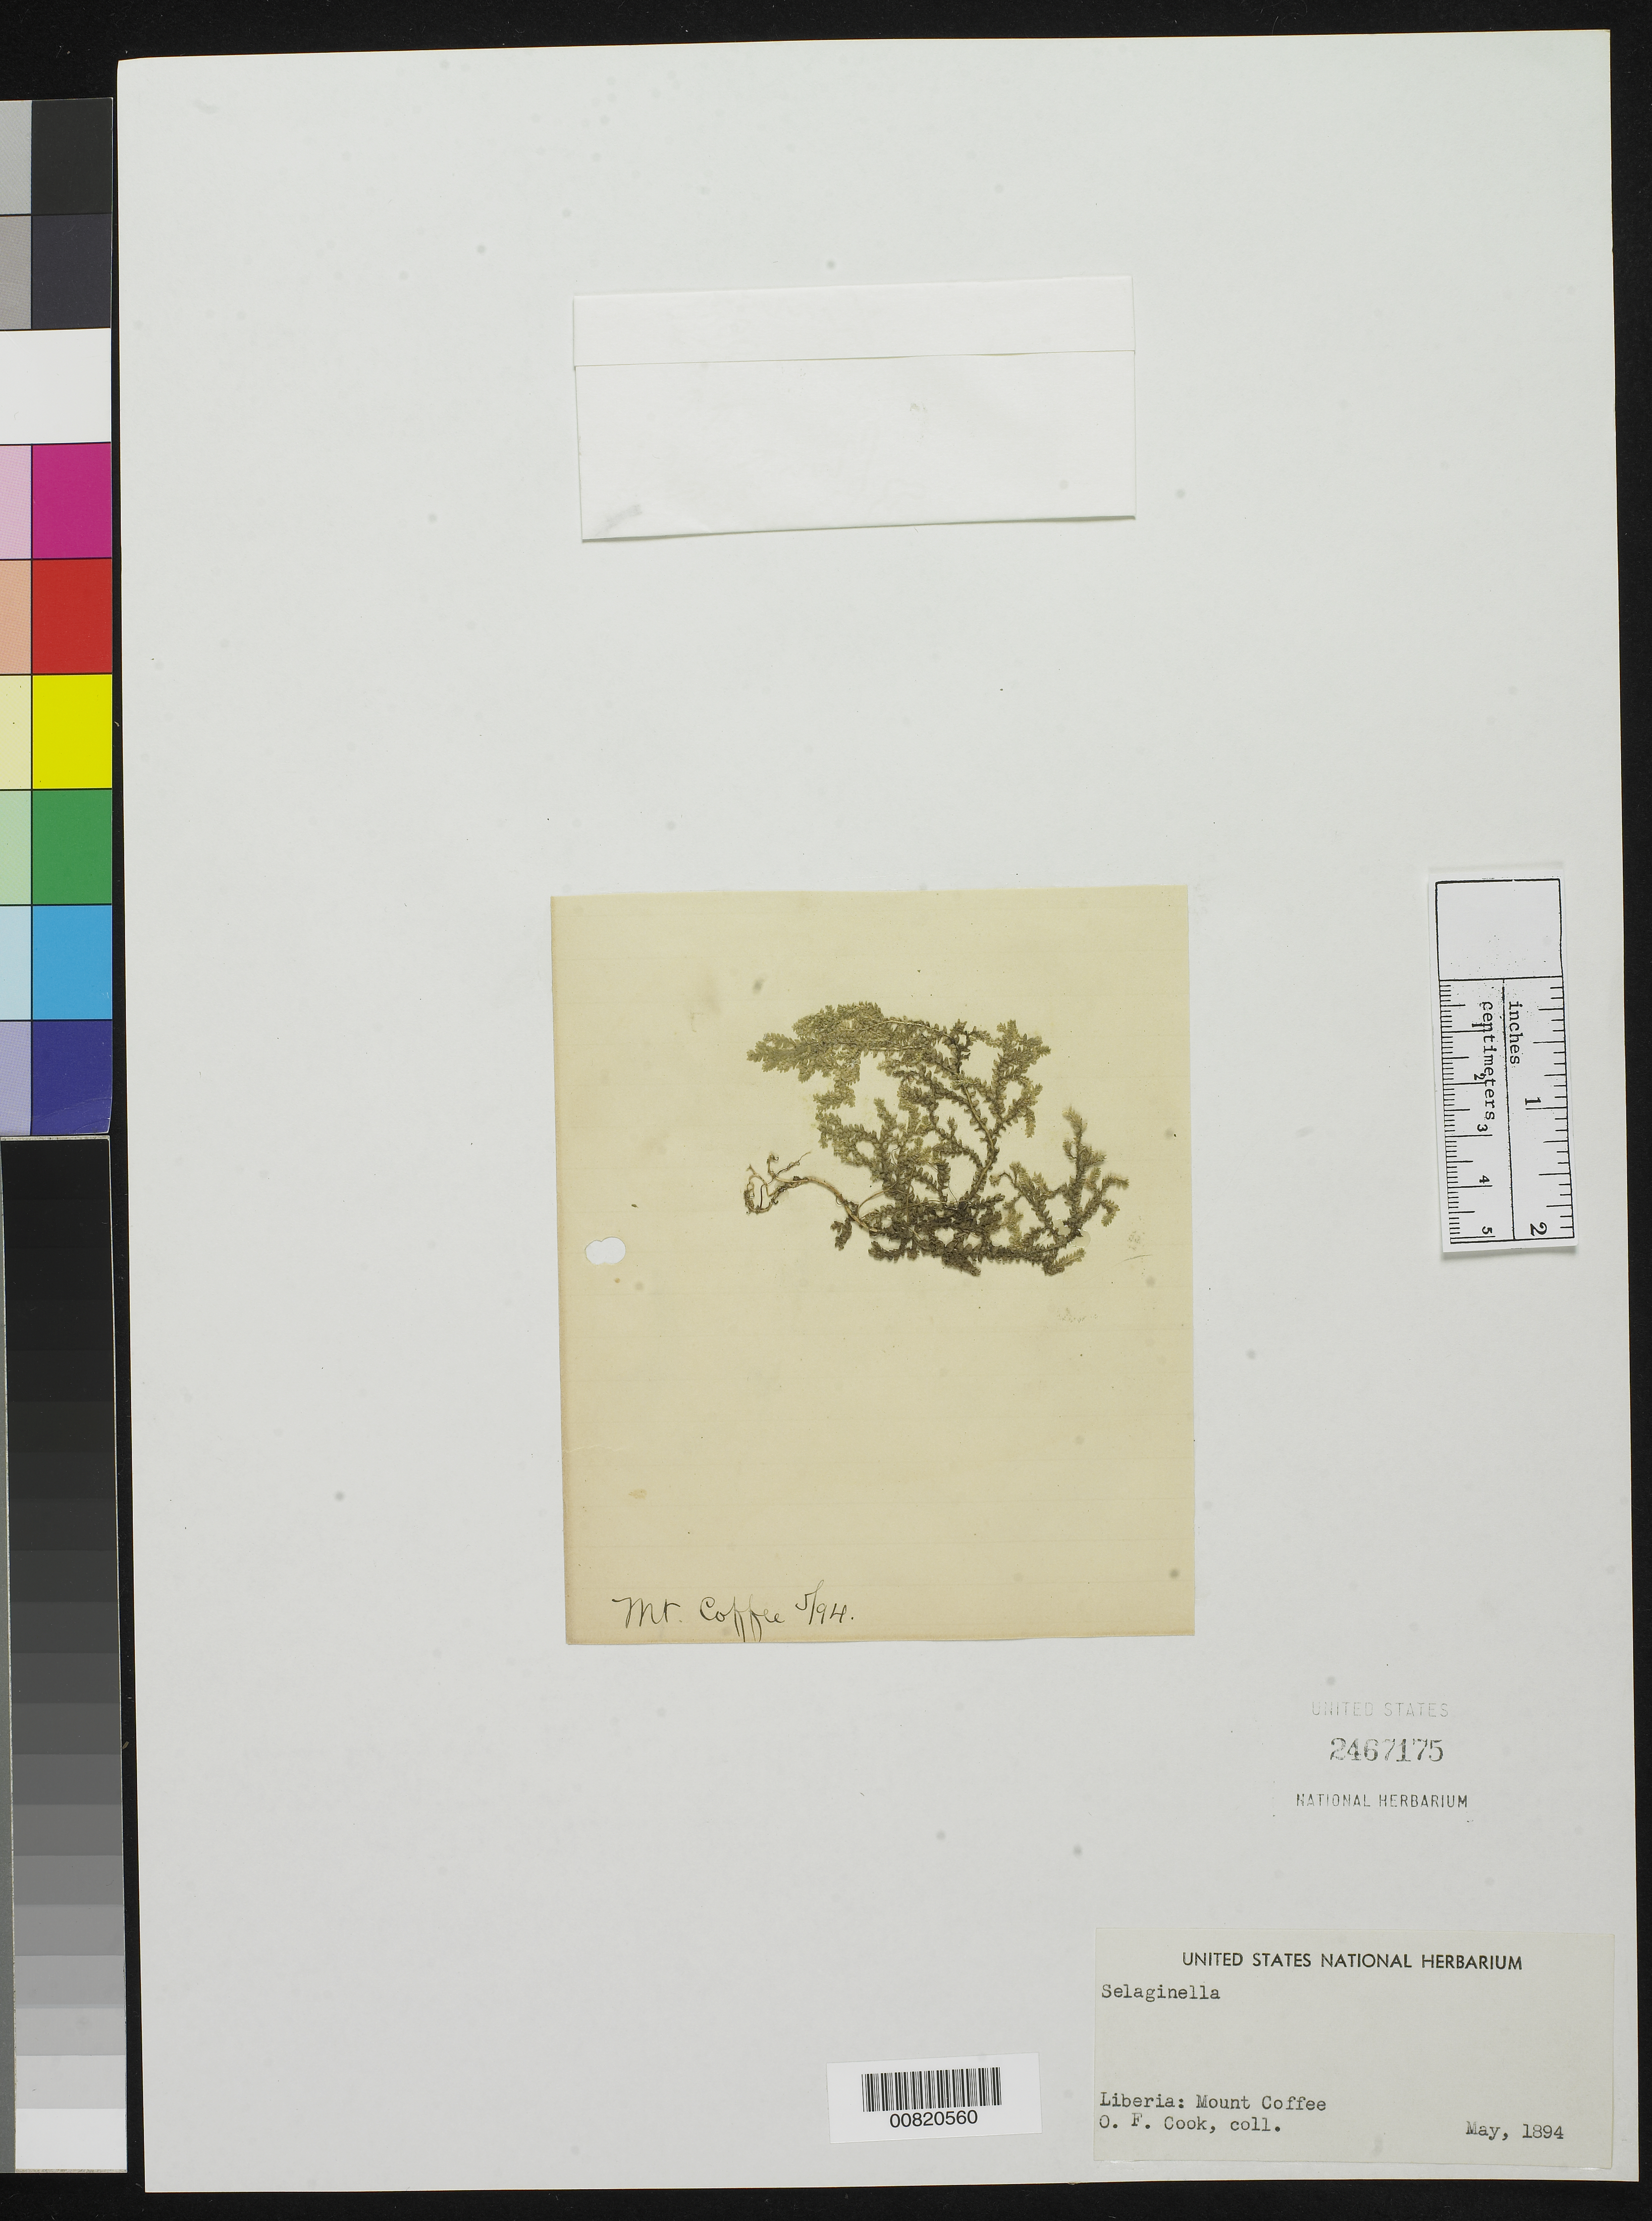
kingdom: Plantae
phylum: Tracheophyta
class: Lycopodiopsida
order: Selaginellales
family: Selaginellaceae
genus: Selaginella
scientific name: Selaginella sp.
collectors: O. F. Cook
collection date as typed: May 1894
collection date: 1894-05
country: Liberia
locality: Mount Coffee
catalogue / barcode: US 2467175